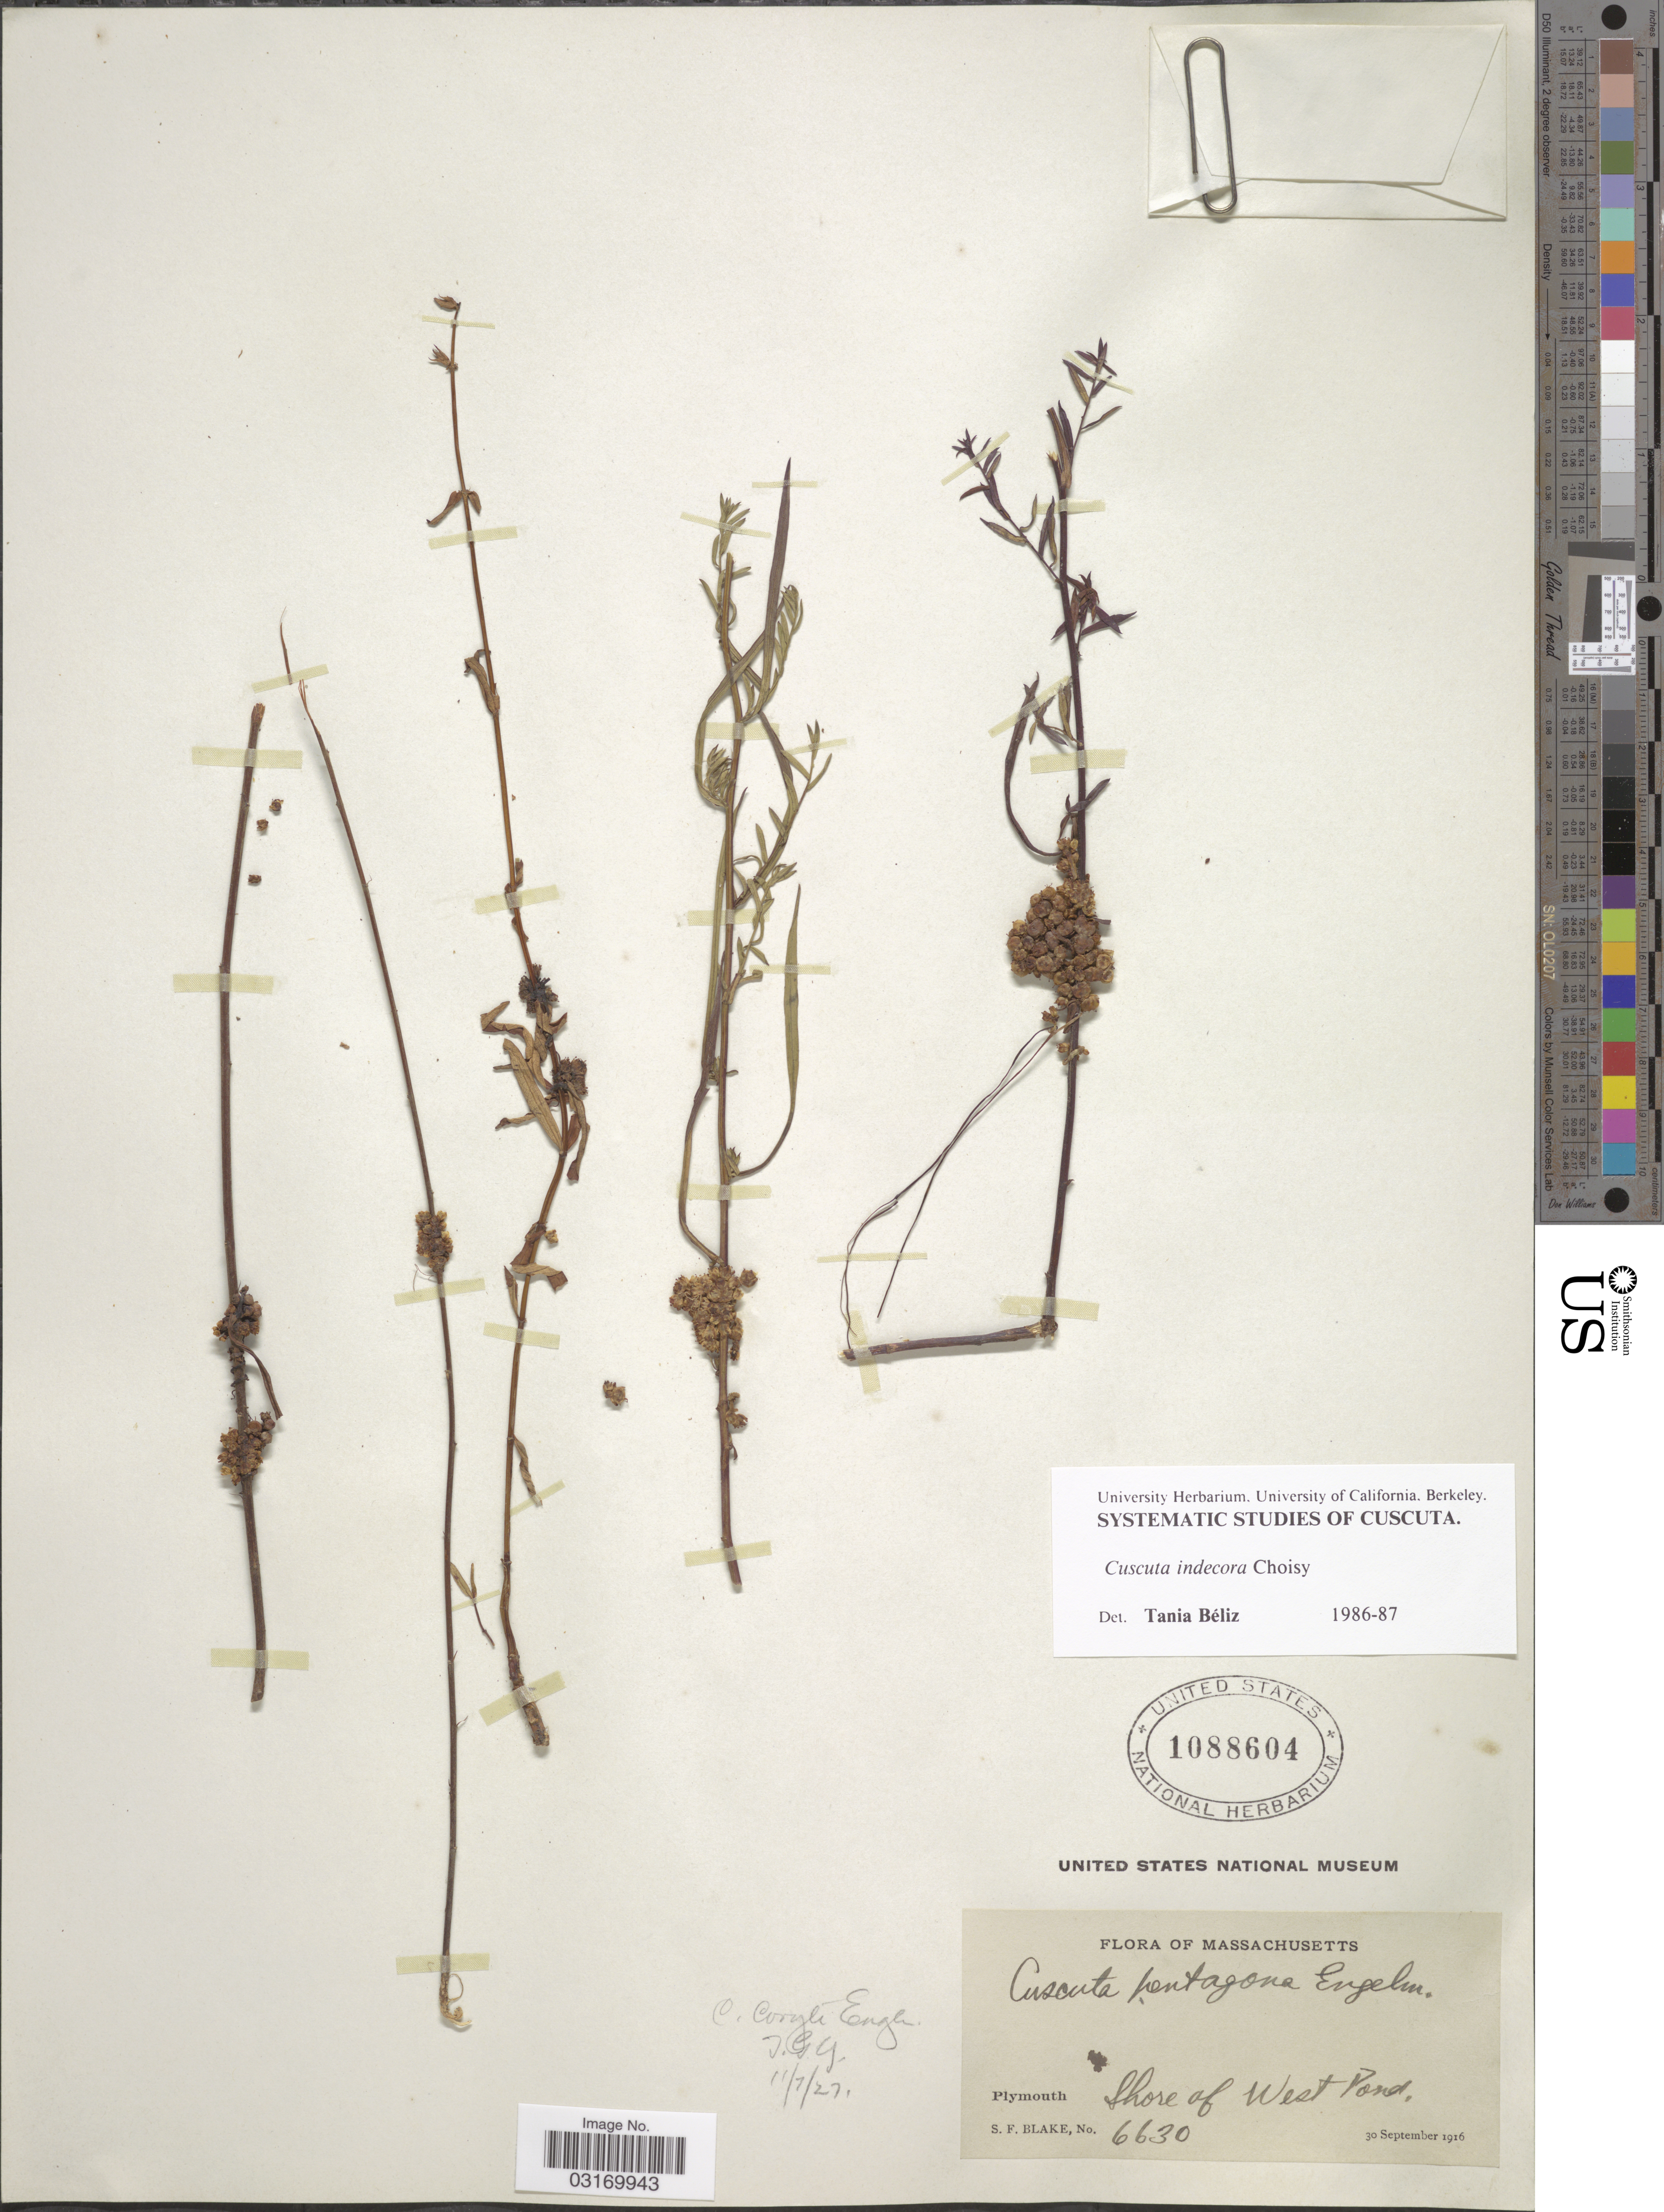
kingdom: Plantae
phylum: Tracheophyta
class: Magnoliopsida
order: Solanales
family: Convolvulaceae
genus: Cuscuta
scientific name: Cuscuta indecora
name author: Choisy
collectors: S. Blake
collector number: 6630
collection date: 1916-09-30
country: United States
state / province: Massachusetts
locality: Plymouth, shore of West Pond.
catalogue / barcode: US 1088604